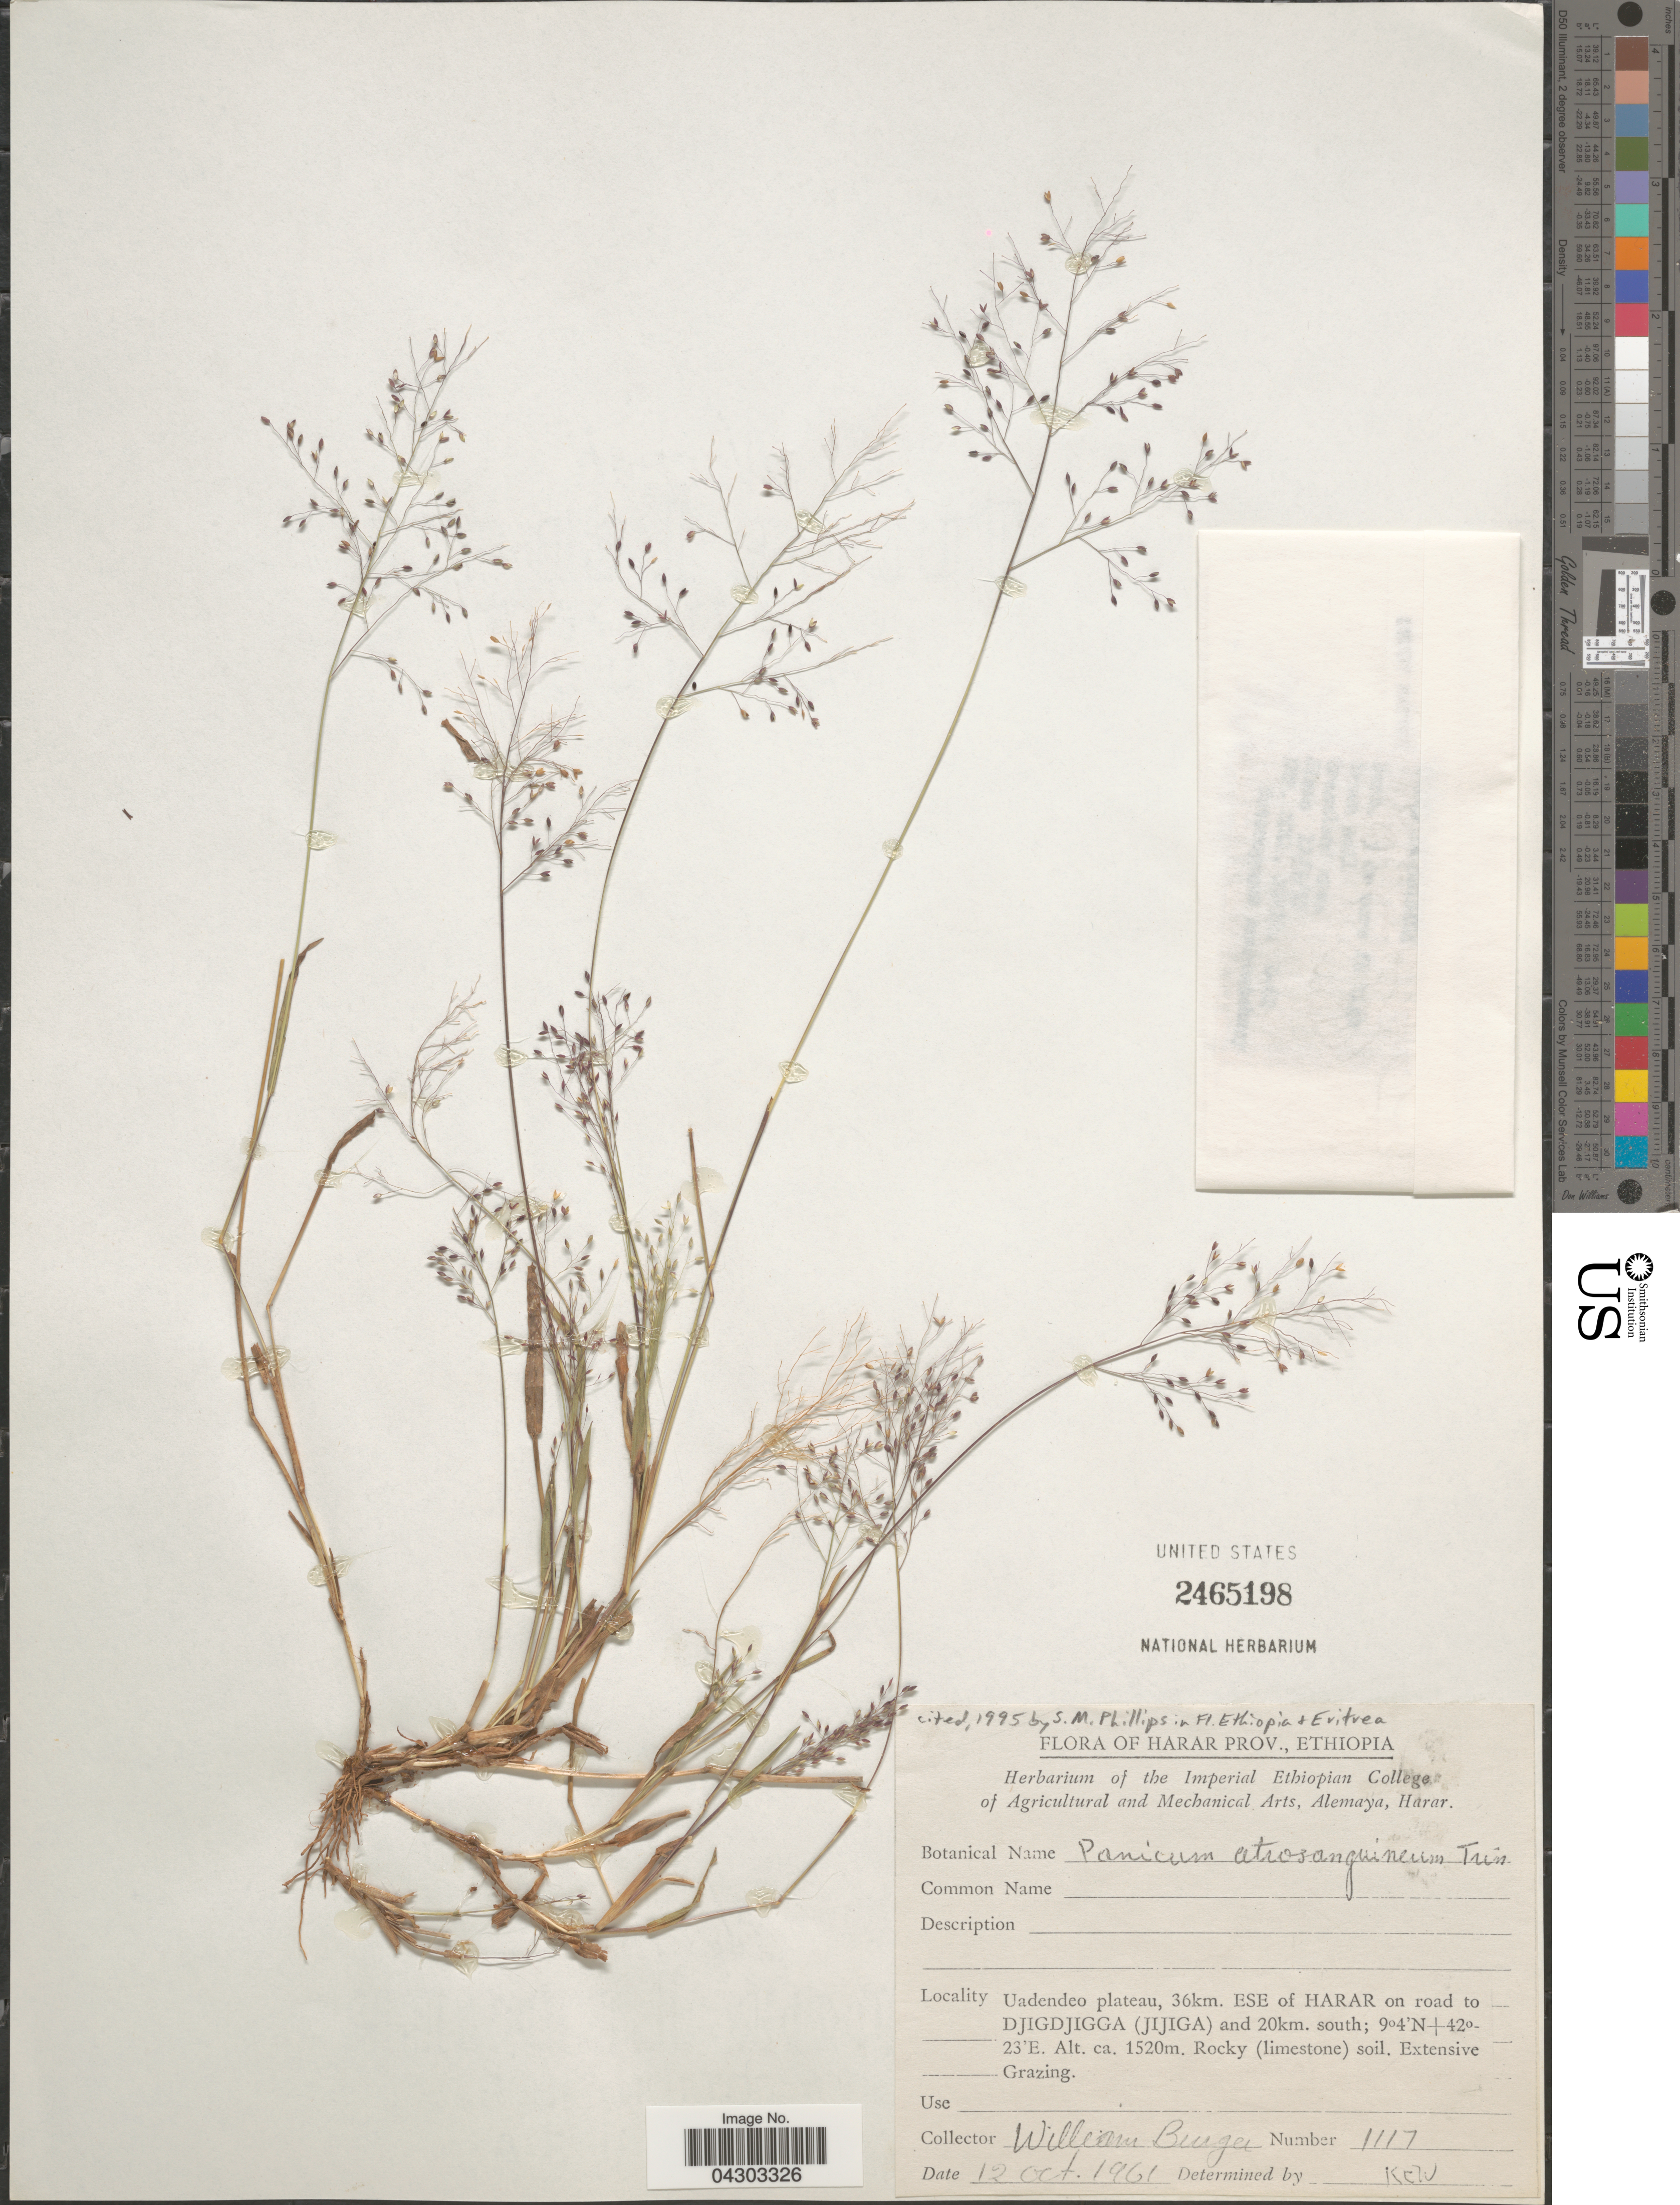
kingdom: Plantae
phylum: Tracheophyta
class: Liliopsida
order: Poales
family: Poaceae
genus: Panicum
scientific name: Panicum austroasiaticum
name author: Ohwi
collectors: W. Burger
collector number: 1117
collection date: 1961-10-12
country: Ethiopia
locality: Harar Prov. Uadendeo plateau, 36km. ESE of Harar on road to Djigdjigga (Jijiga) and 20km. south.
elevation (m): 1520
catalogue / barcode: US 2465198